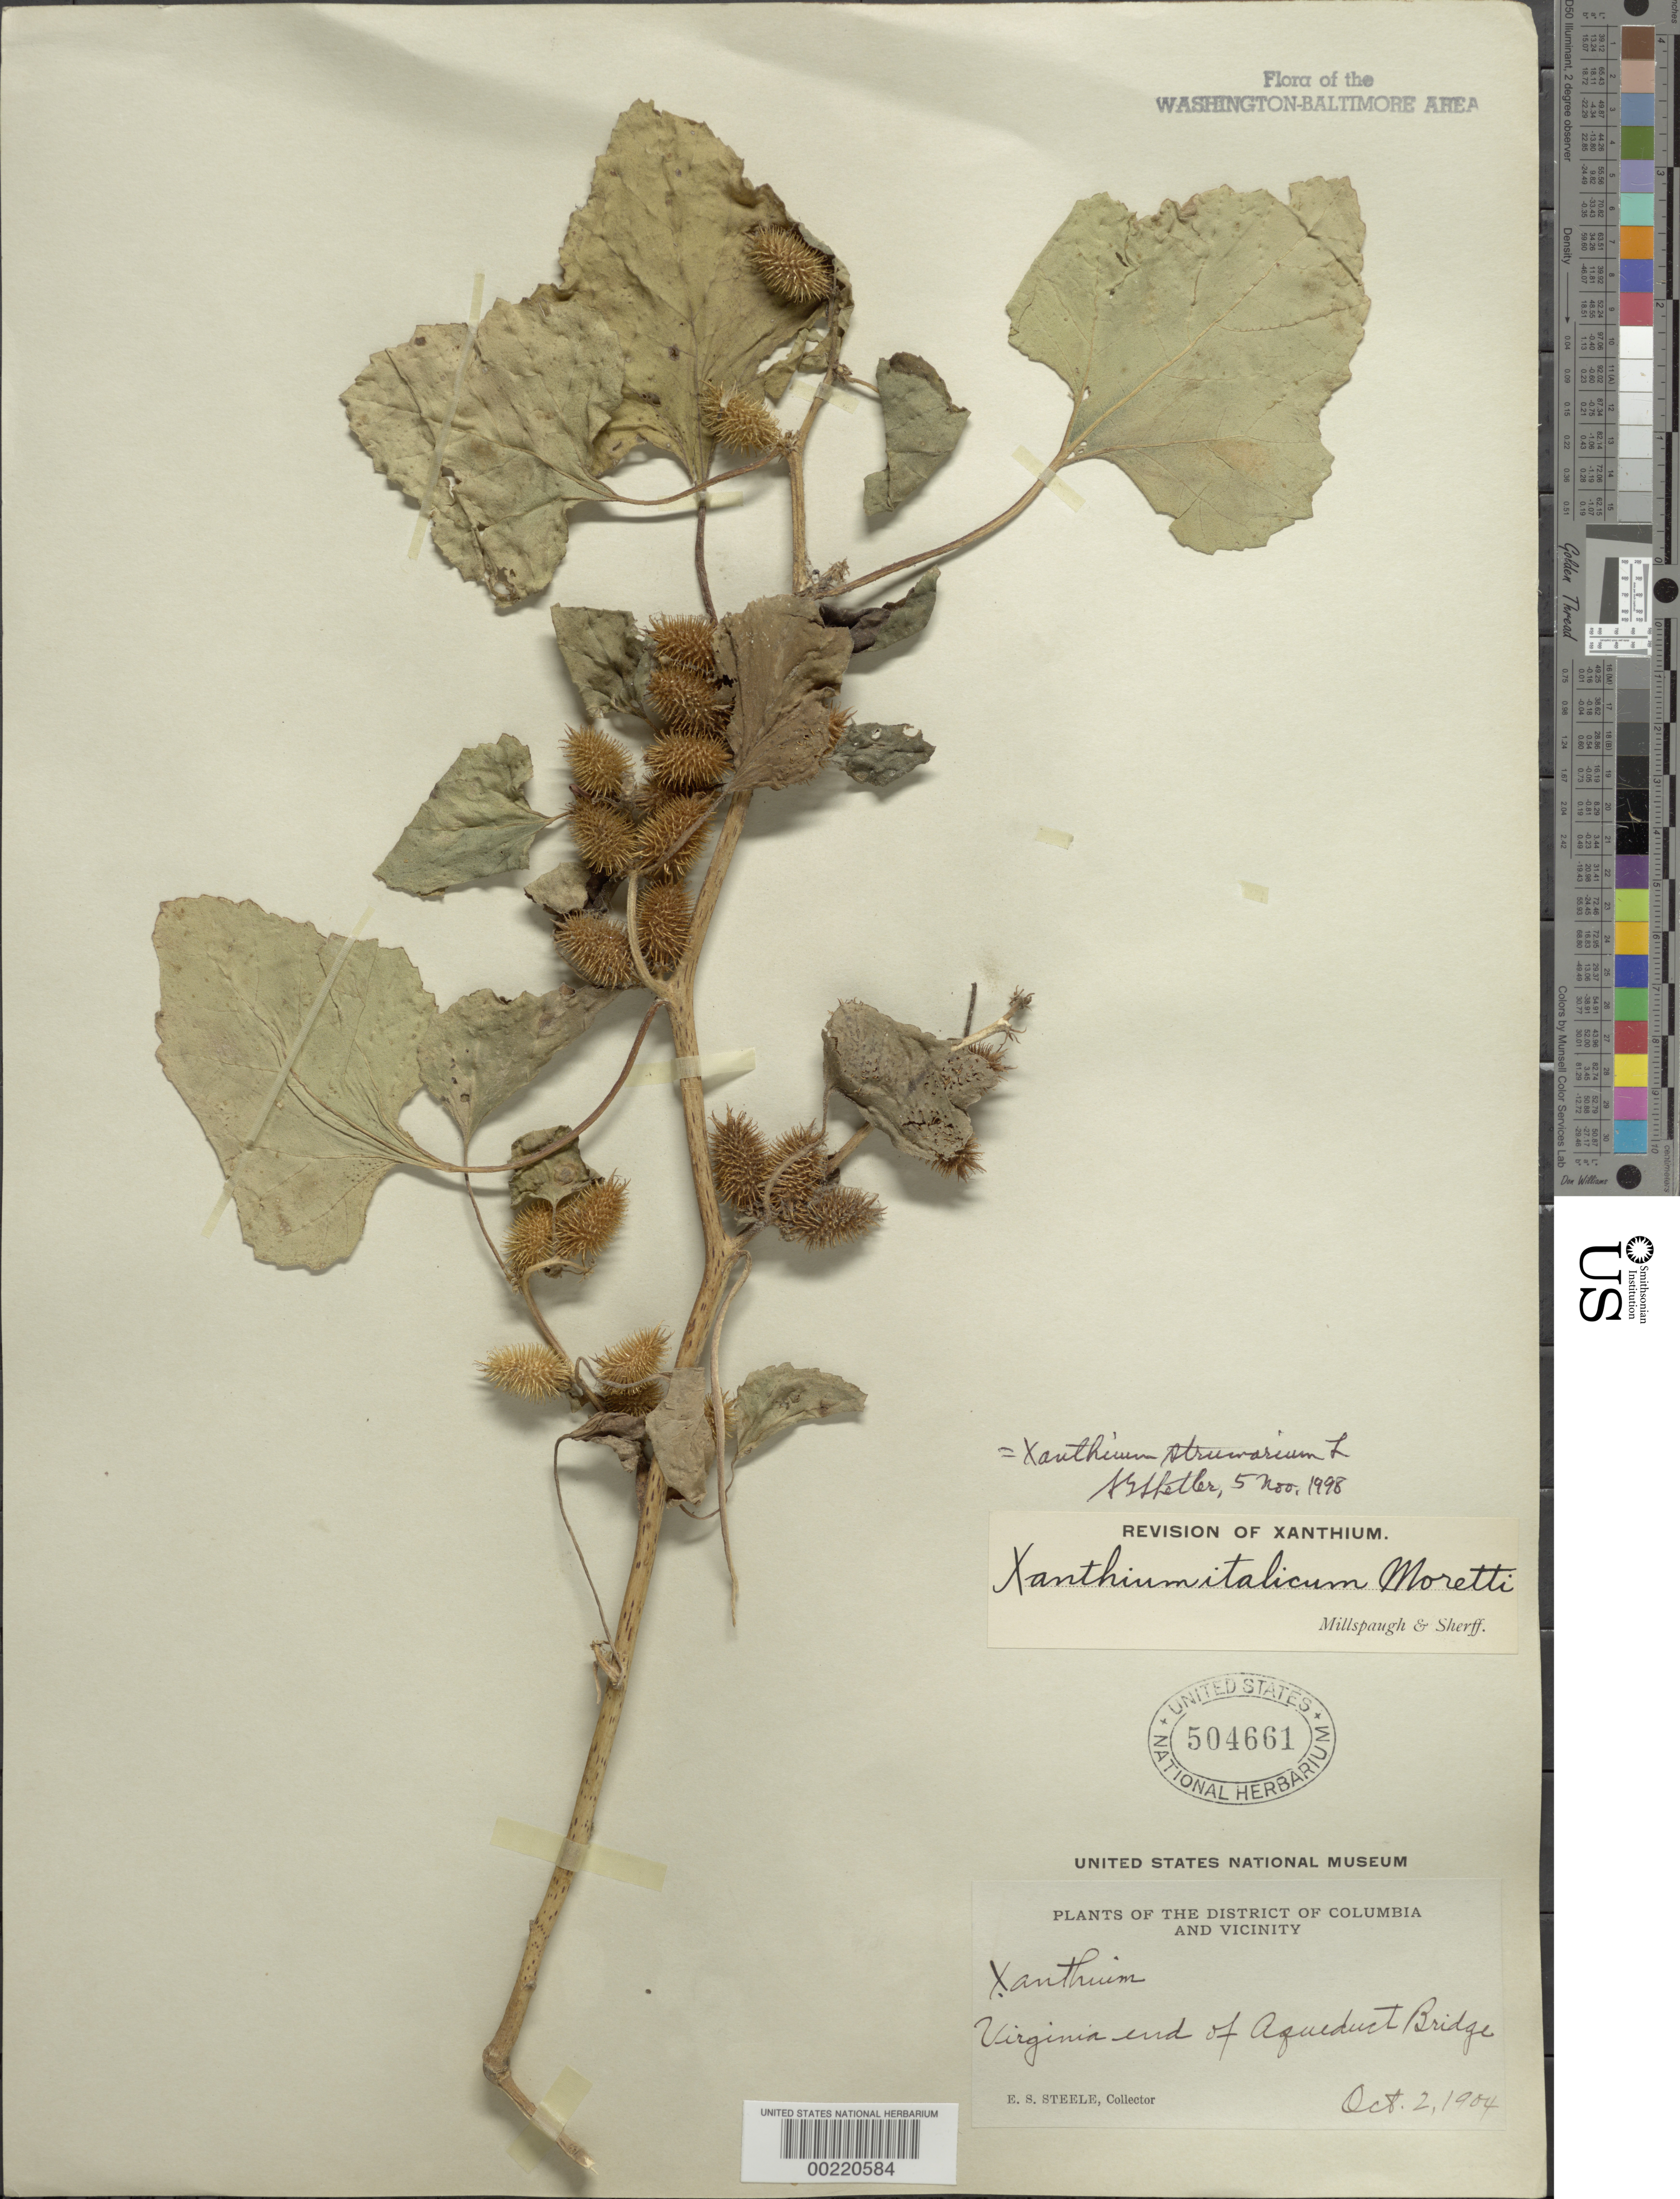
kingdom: Plantae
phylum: Tracheophyta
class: Magnoliopsida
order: Asterales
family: Asteraceae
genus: Xanthium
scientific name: Xanthium strumarium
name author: L.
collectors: E. Steele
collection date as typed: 02 Oct 1904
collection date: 1904-10-02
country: United States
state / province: Virginia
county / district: Fairfax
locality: Aqueduct Bridge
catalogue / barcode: US 504661